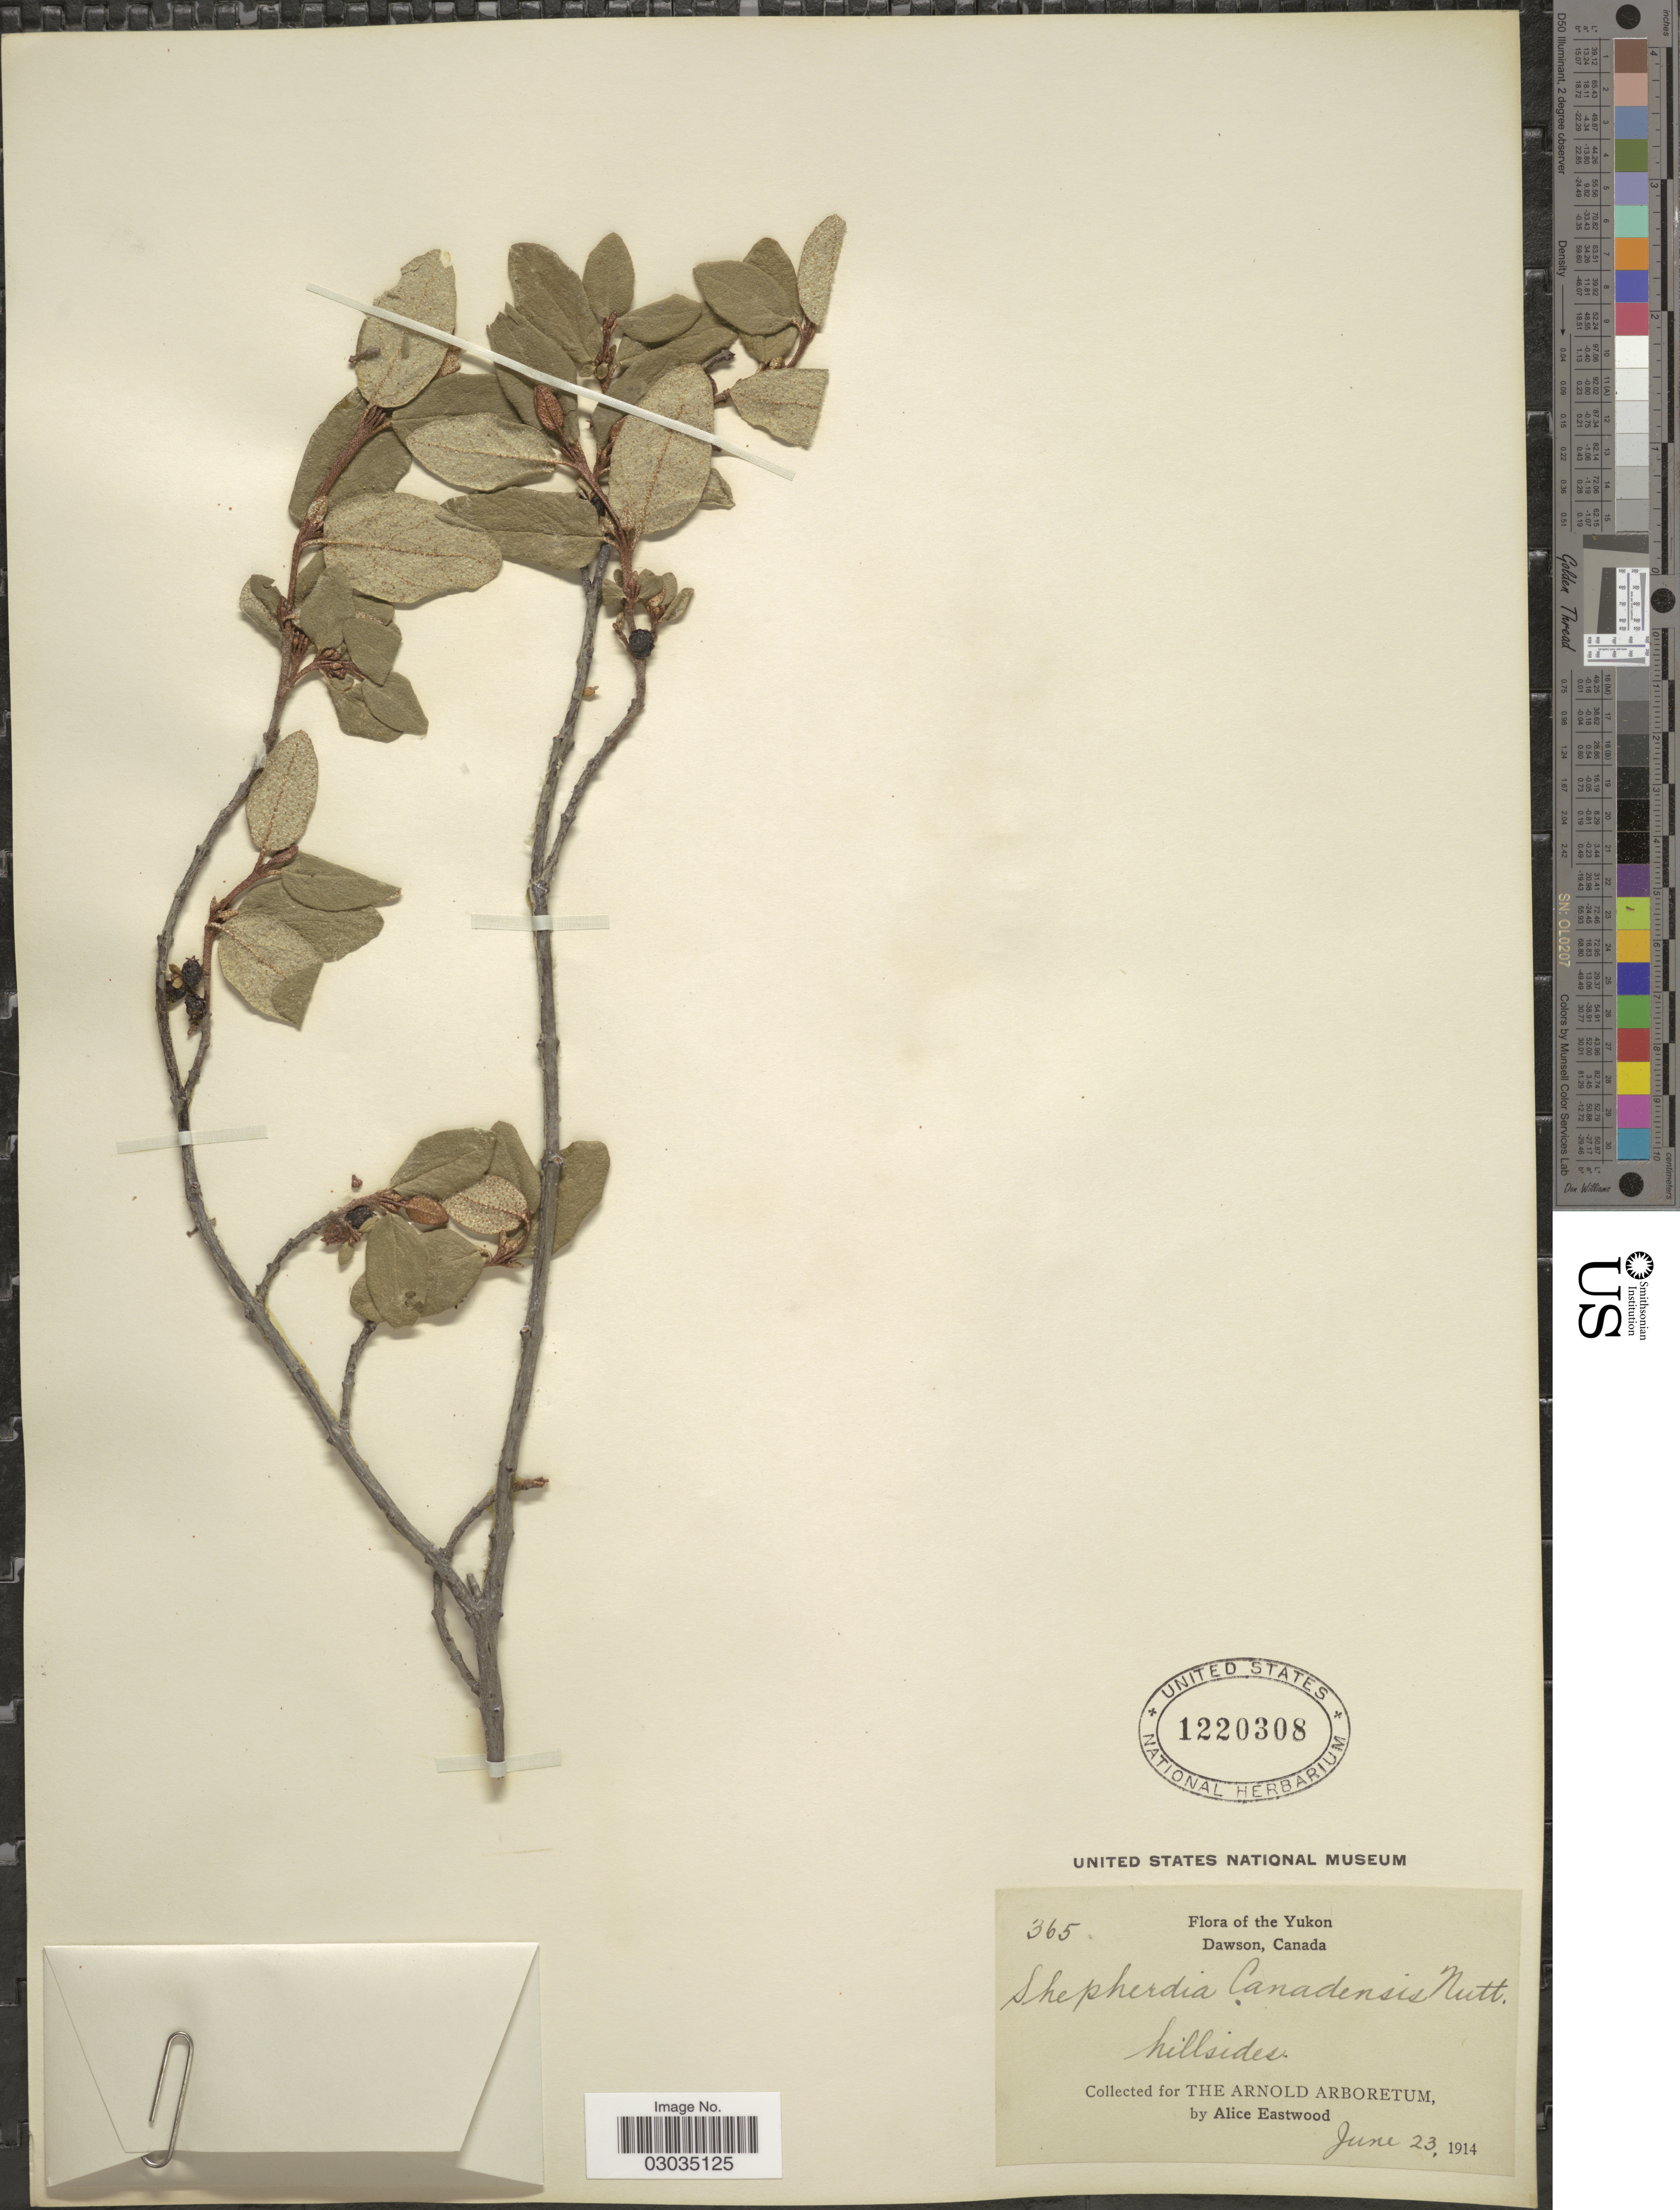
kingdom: Plantae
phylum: Tracheophyta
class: Magnoliopsida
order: Rosales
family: Elaeagnaceae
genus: Shepherdia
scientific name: Shepherdia canadensis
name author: (L.) Nutt.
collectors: A. Eastwood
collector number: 365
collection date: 1914-06-23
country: Canada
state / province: Yukon Territory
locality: The Yukon, Dawson, hillsides.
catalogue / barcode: US 1220308